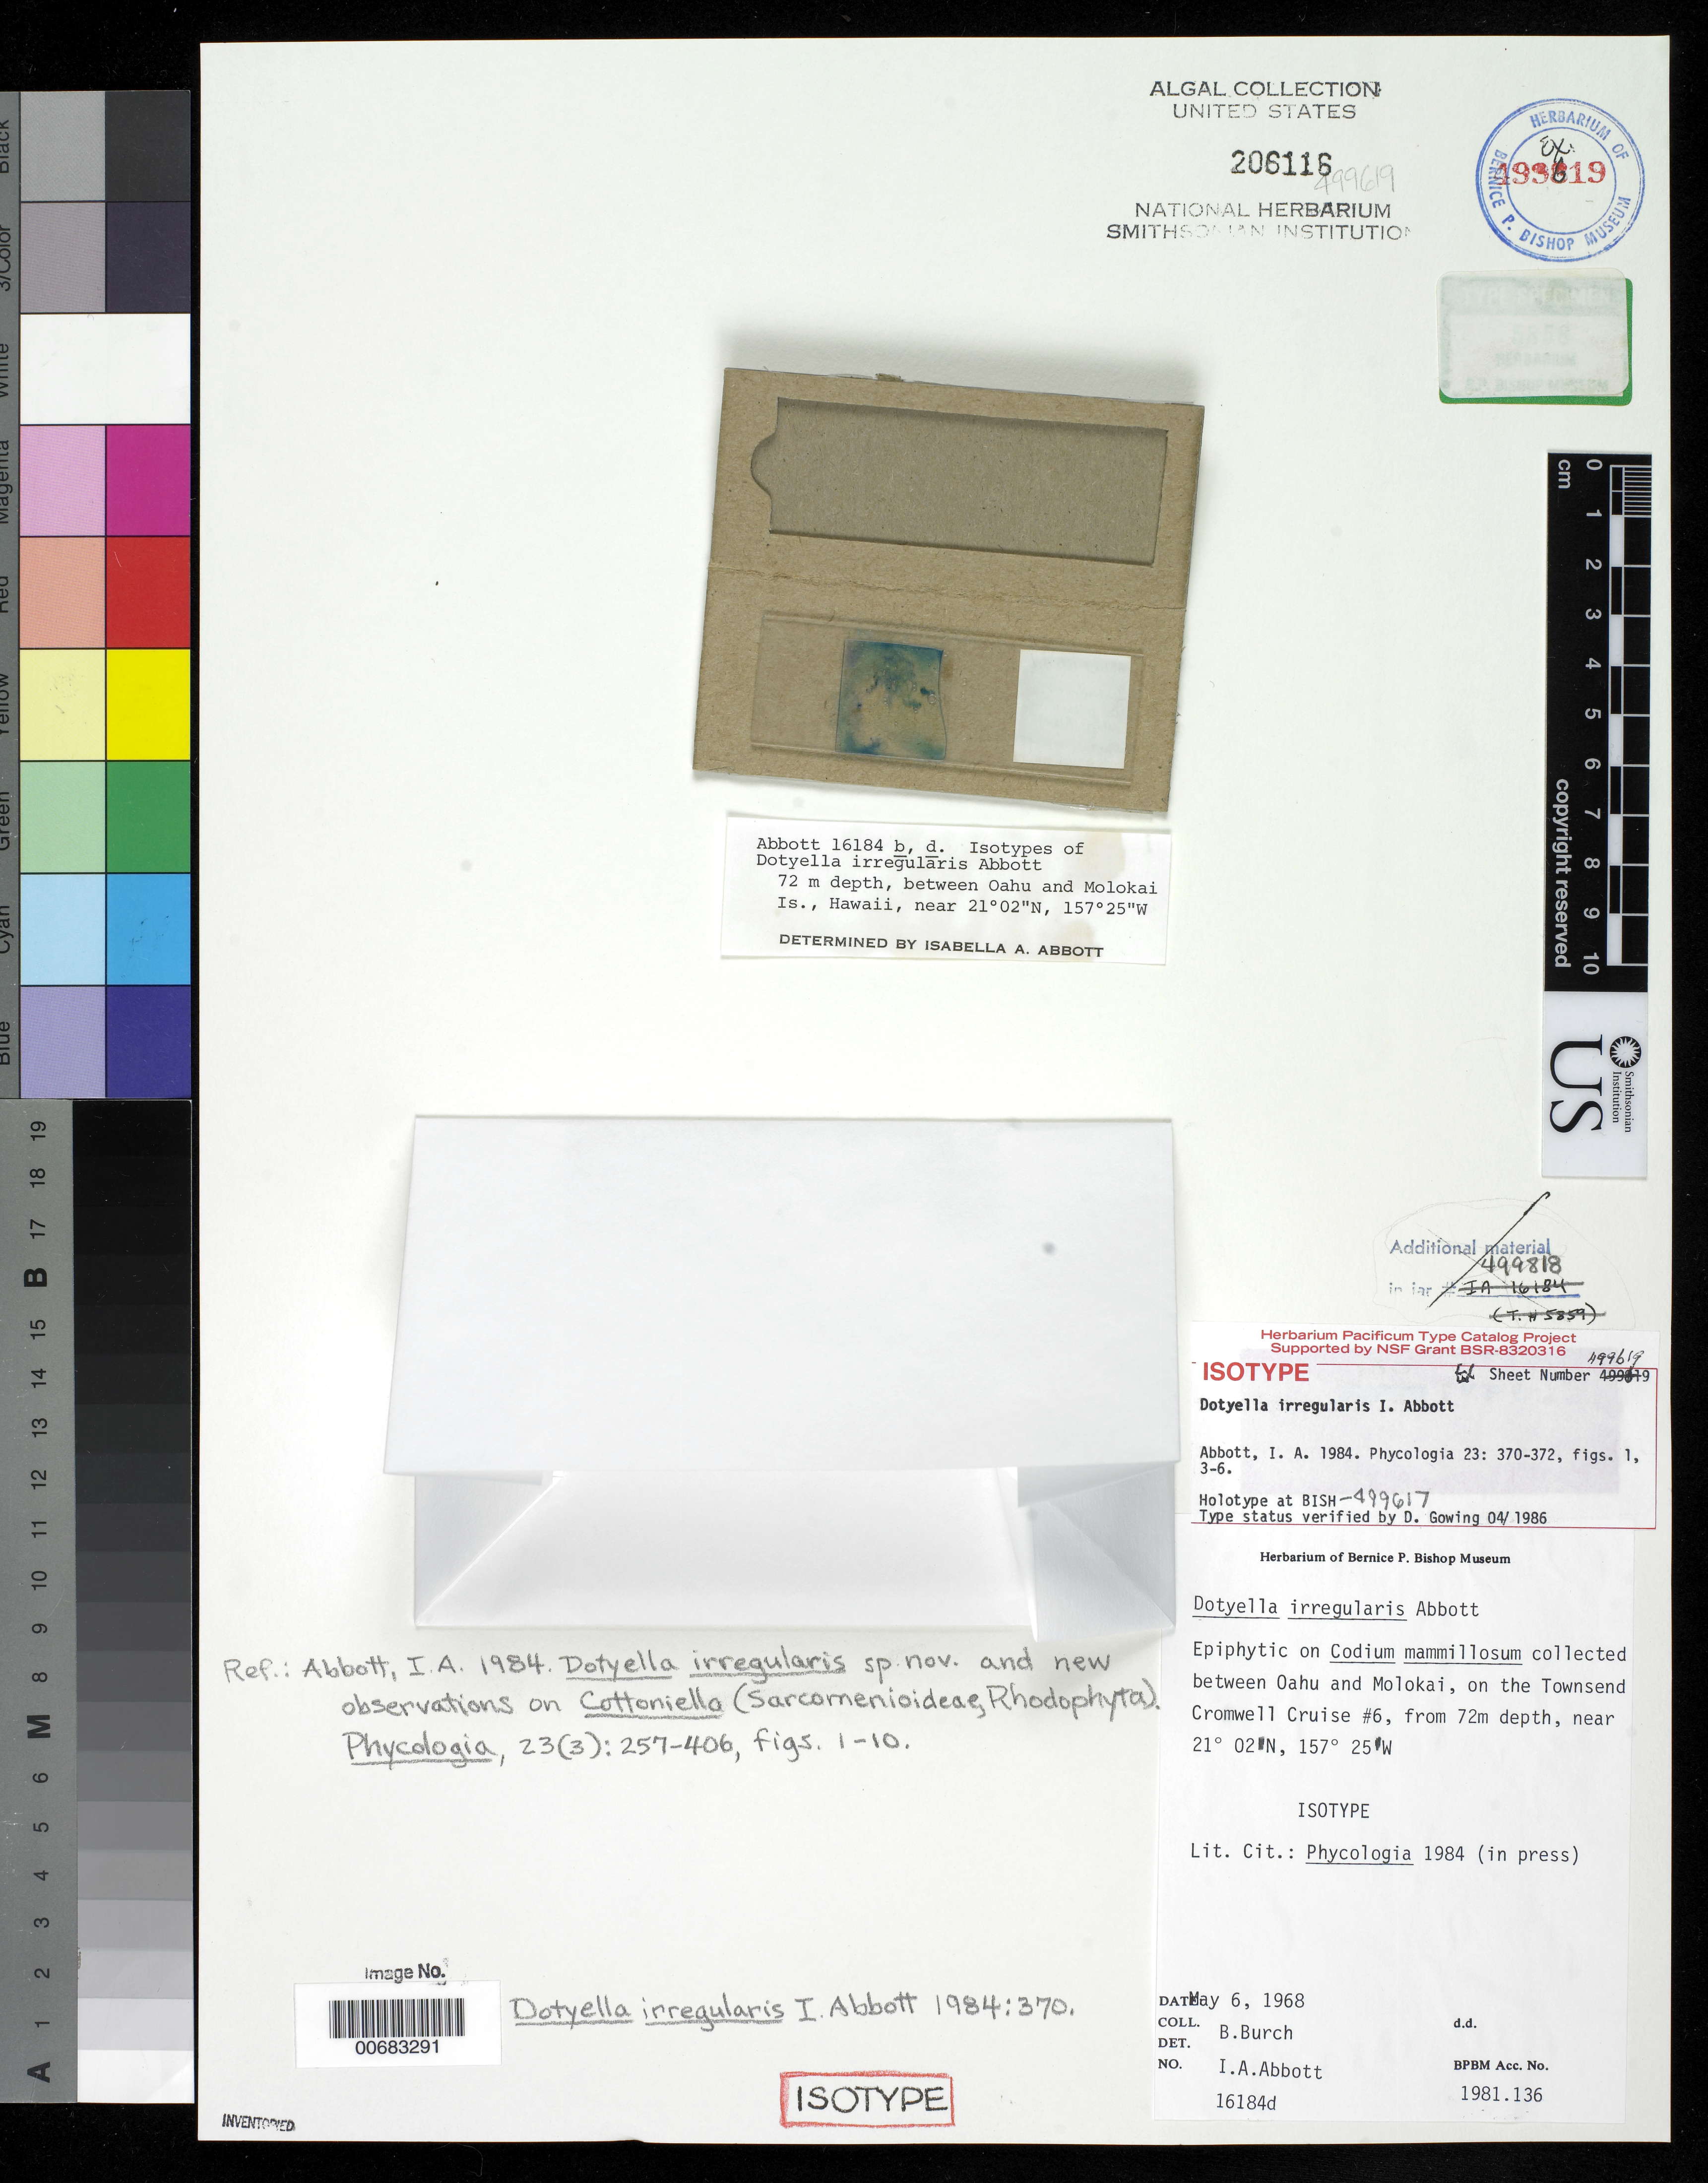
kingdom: Plantae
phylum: Rhodophyta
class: Florideophyceae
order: Ceramiales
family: Sarcomeniaceae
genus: Dotyella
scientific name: Dotyella irregularis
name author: I.A. Abbott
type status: Isotype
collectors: B. Burch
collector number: IAA 16184d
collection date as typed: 06 May 1968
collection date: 1969-05-06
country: United States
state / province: Hawaii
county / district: Honolulu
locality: Between Oahu and Molokai, Kawai Strait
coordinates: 21 02' N, 157 25' W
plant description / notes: Townsend Cromwell Cruise #6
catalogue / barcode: US 206116